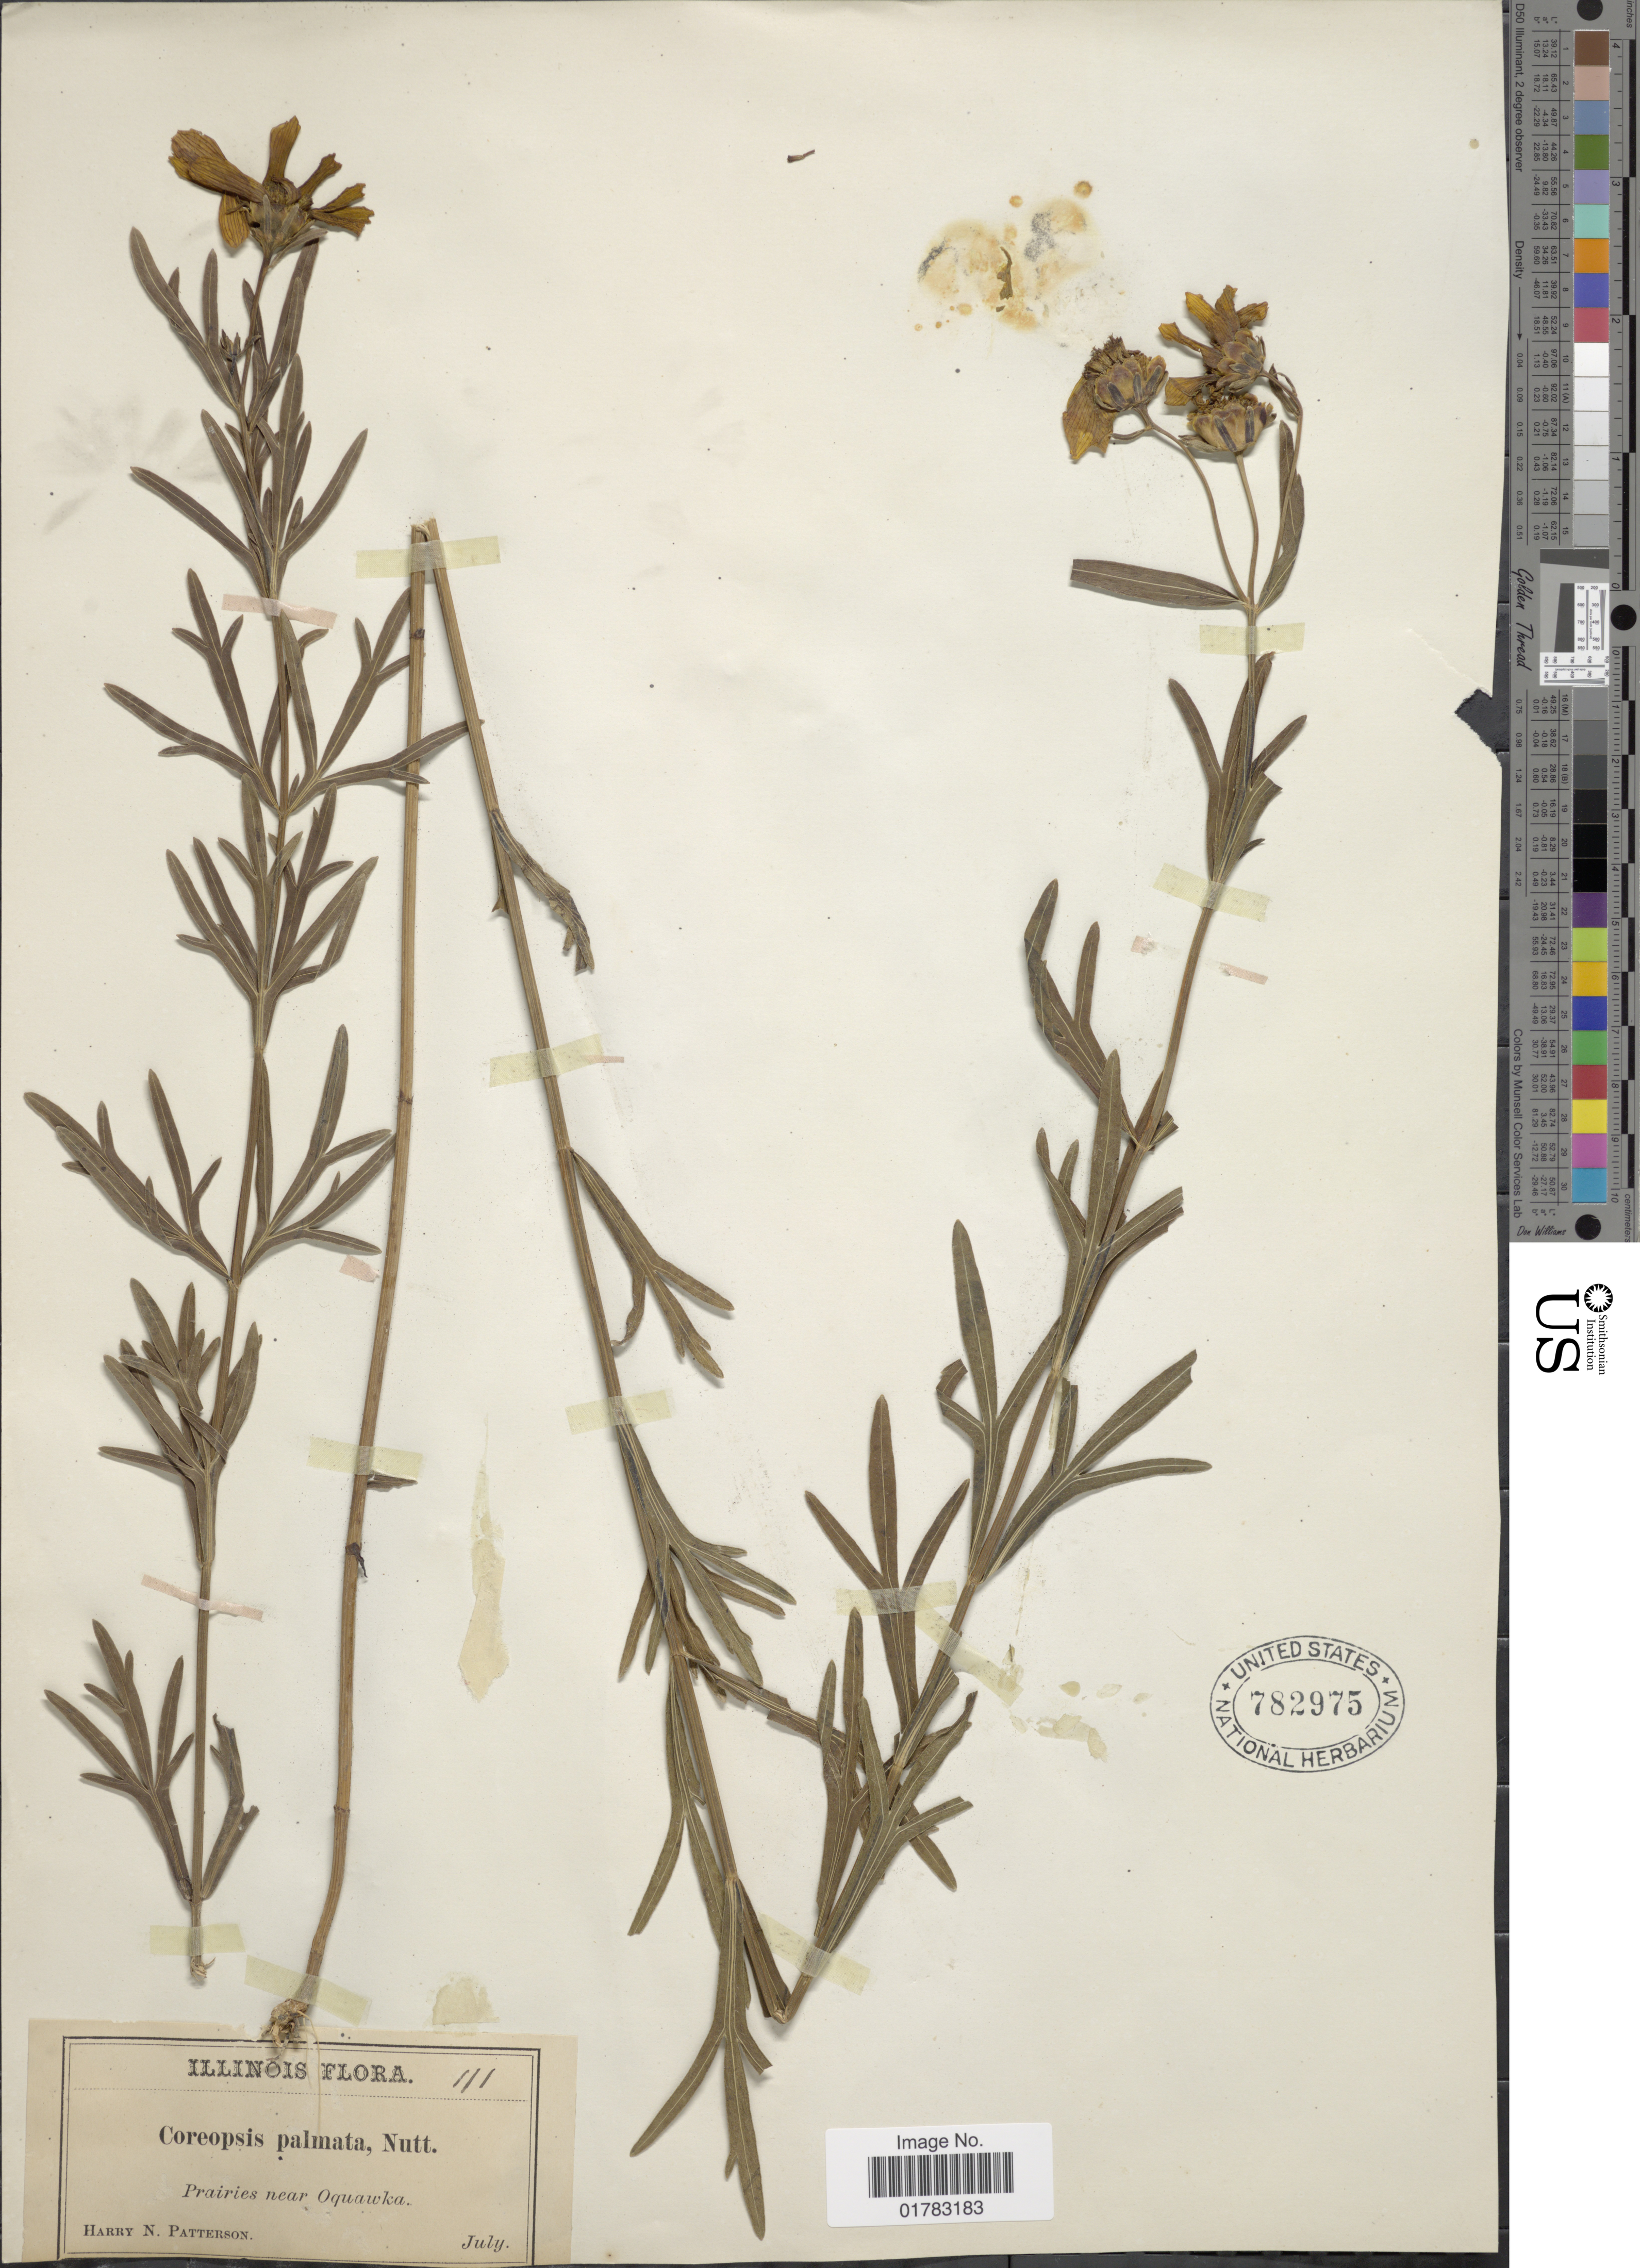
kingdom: Plantae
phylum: Tracheophyta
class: Magnoliopsida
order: Asterales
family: Asteraceae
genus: Coreopsis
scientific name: Coreopsis palmata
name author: Nutt.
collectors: H. N. Patterson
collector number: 111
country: United States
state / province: Illinois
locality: Prairies near Oquawka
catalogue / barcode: US 782975